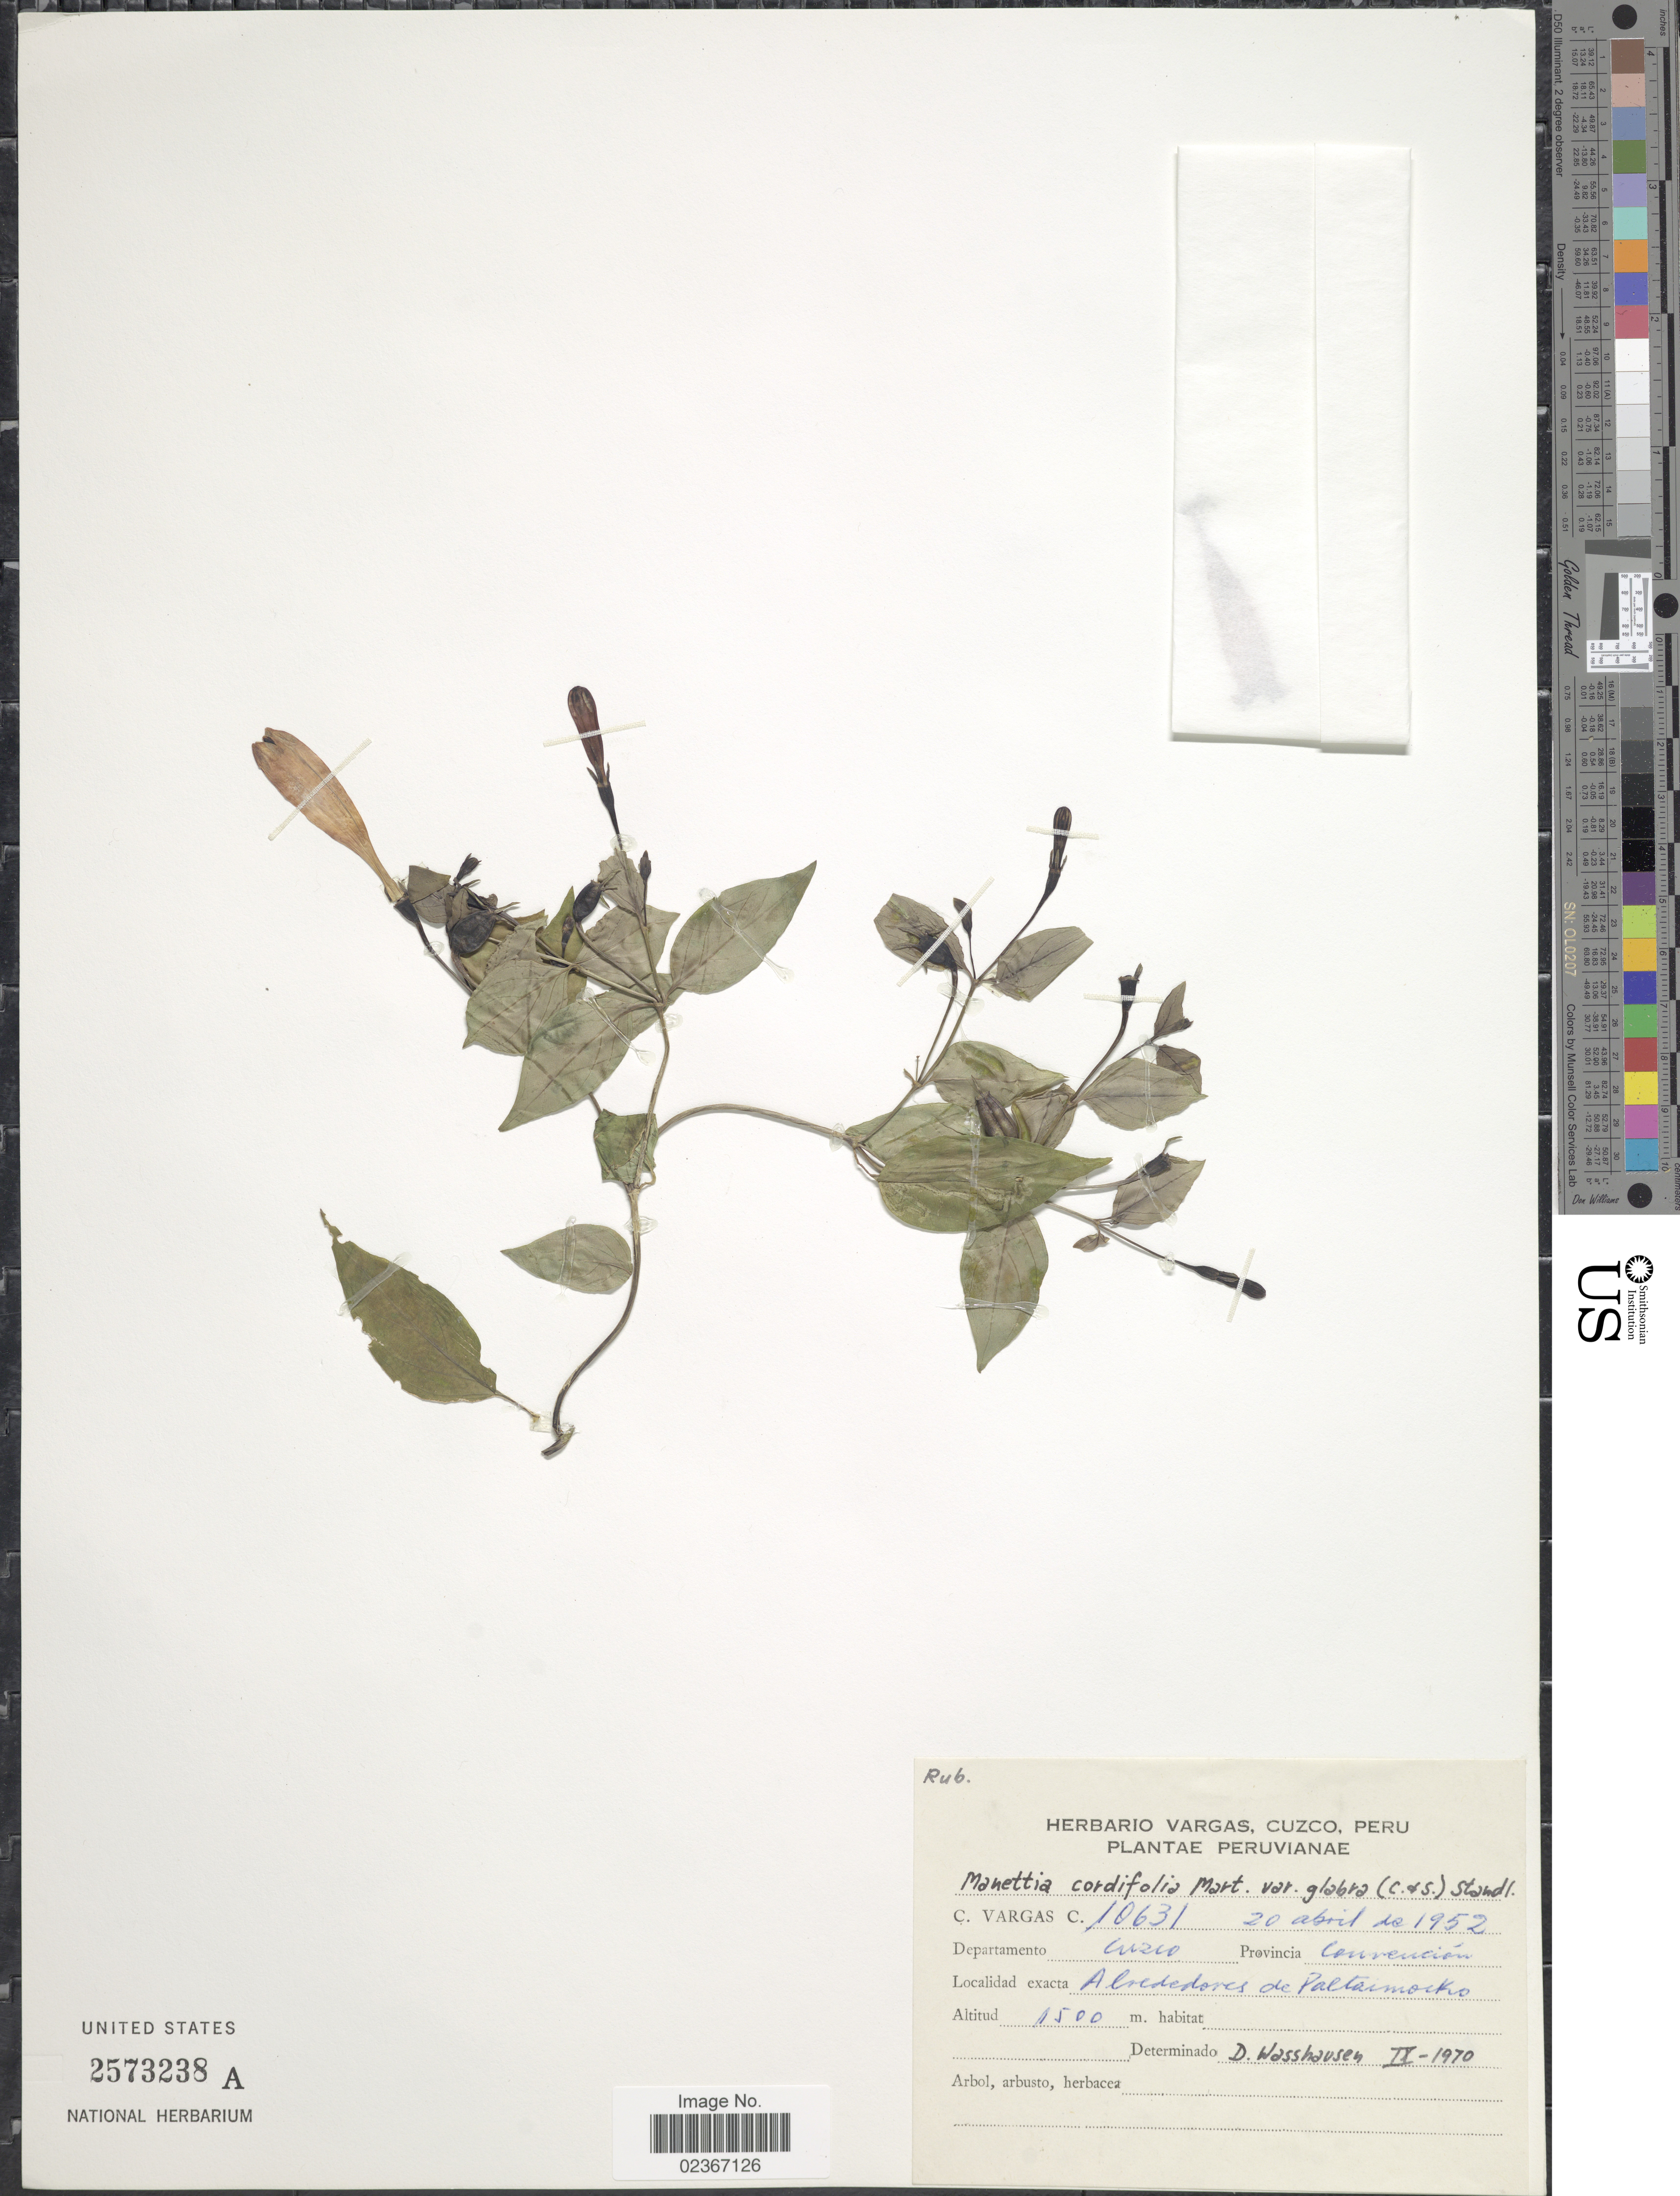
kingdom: Plantae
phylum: Tracheophyta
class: Magnoliopsida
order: Gentianales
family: Rubiaceae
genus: Manettia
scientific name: Manettia cordifolia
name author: Mart.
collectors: C. Vargas Calderón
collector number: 10631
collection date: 1952-04-20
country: Peru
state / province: Cusco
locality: Departamento Cuzco, Provincia Convencion, Alrededores de Paltaimocko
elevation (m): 1500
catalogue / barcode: US 2573238A